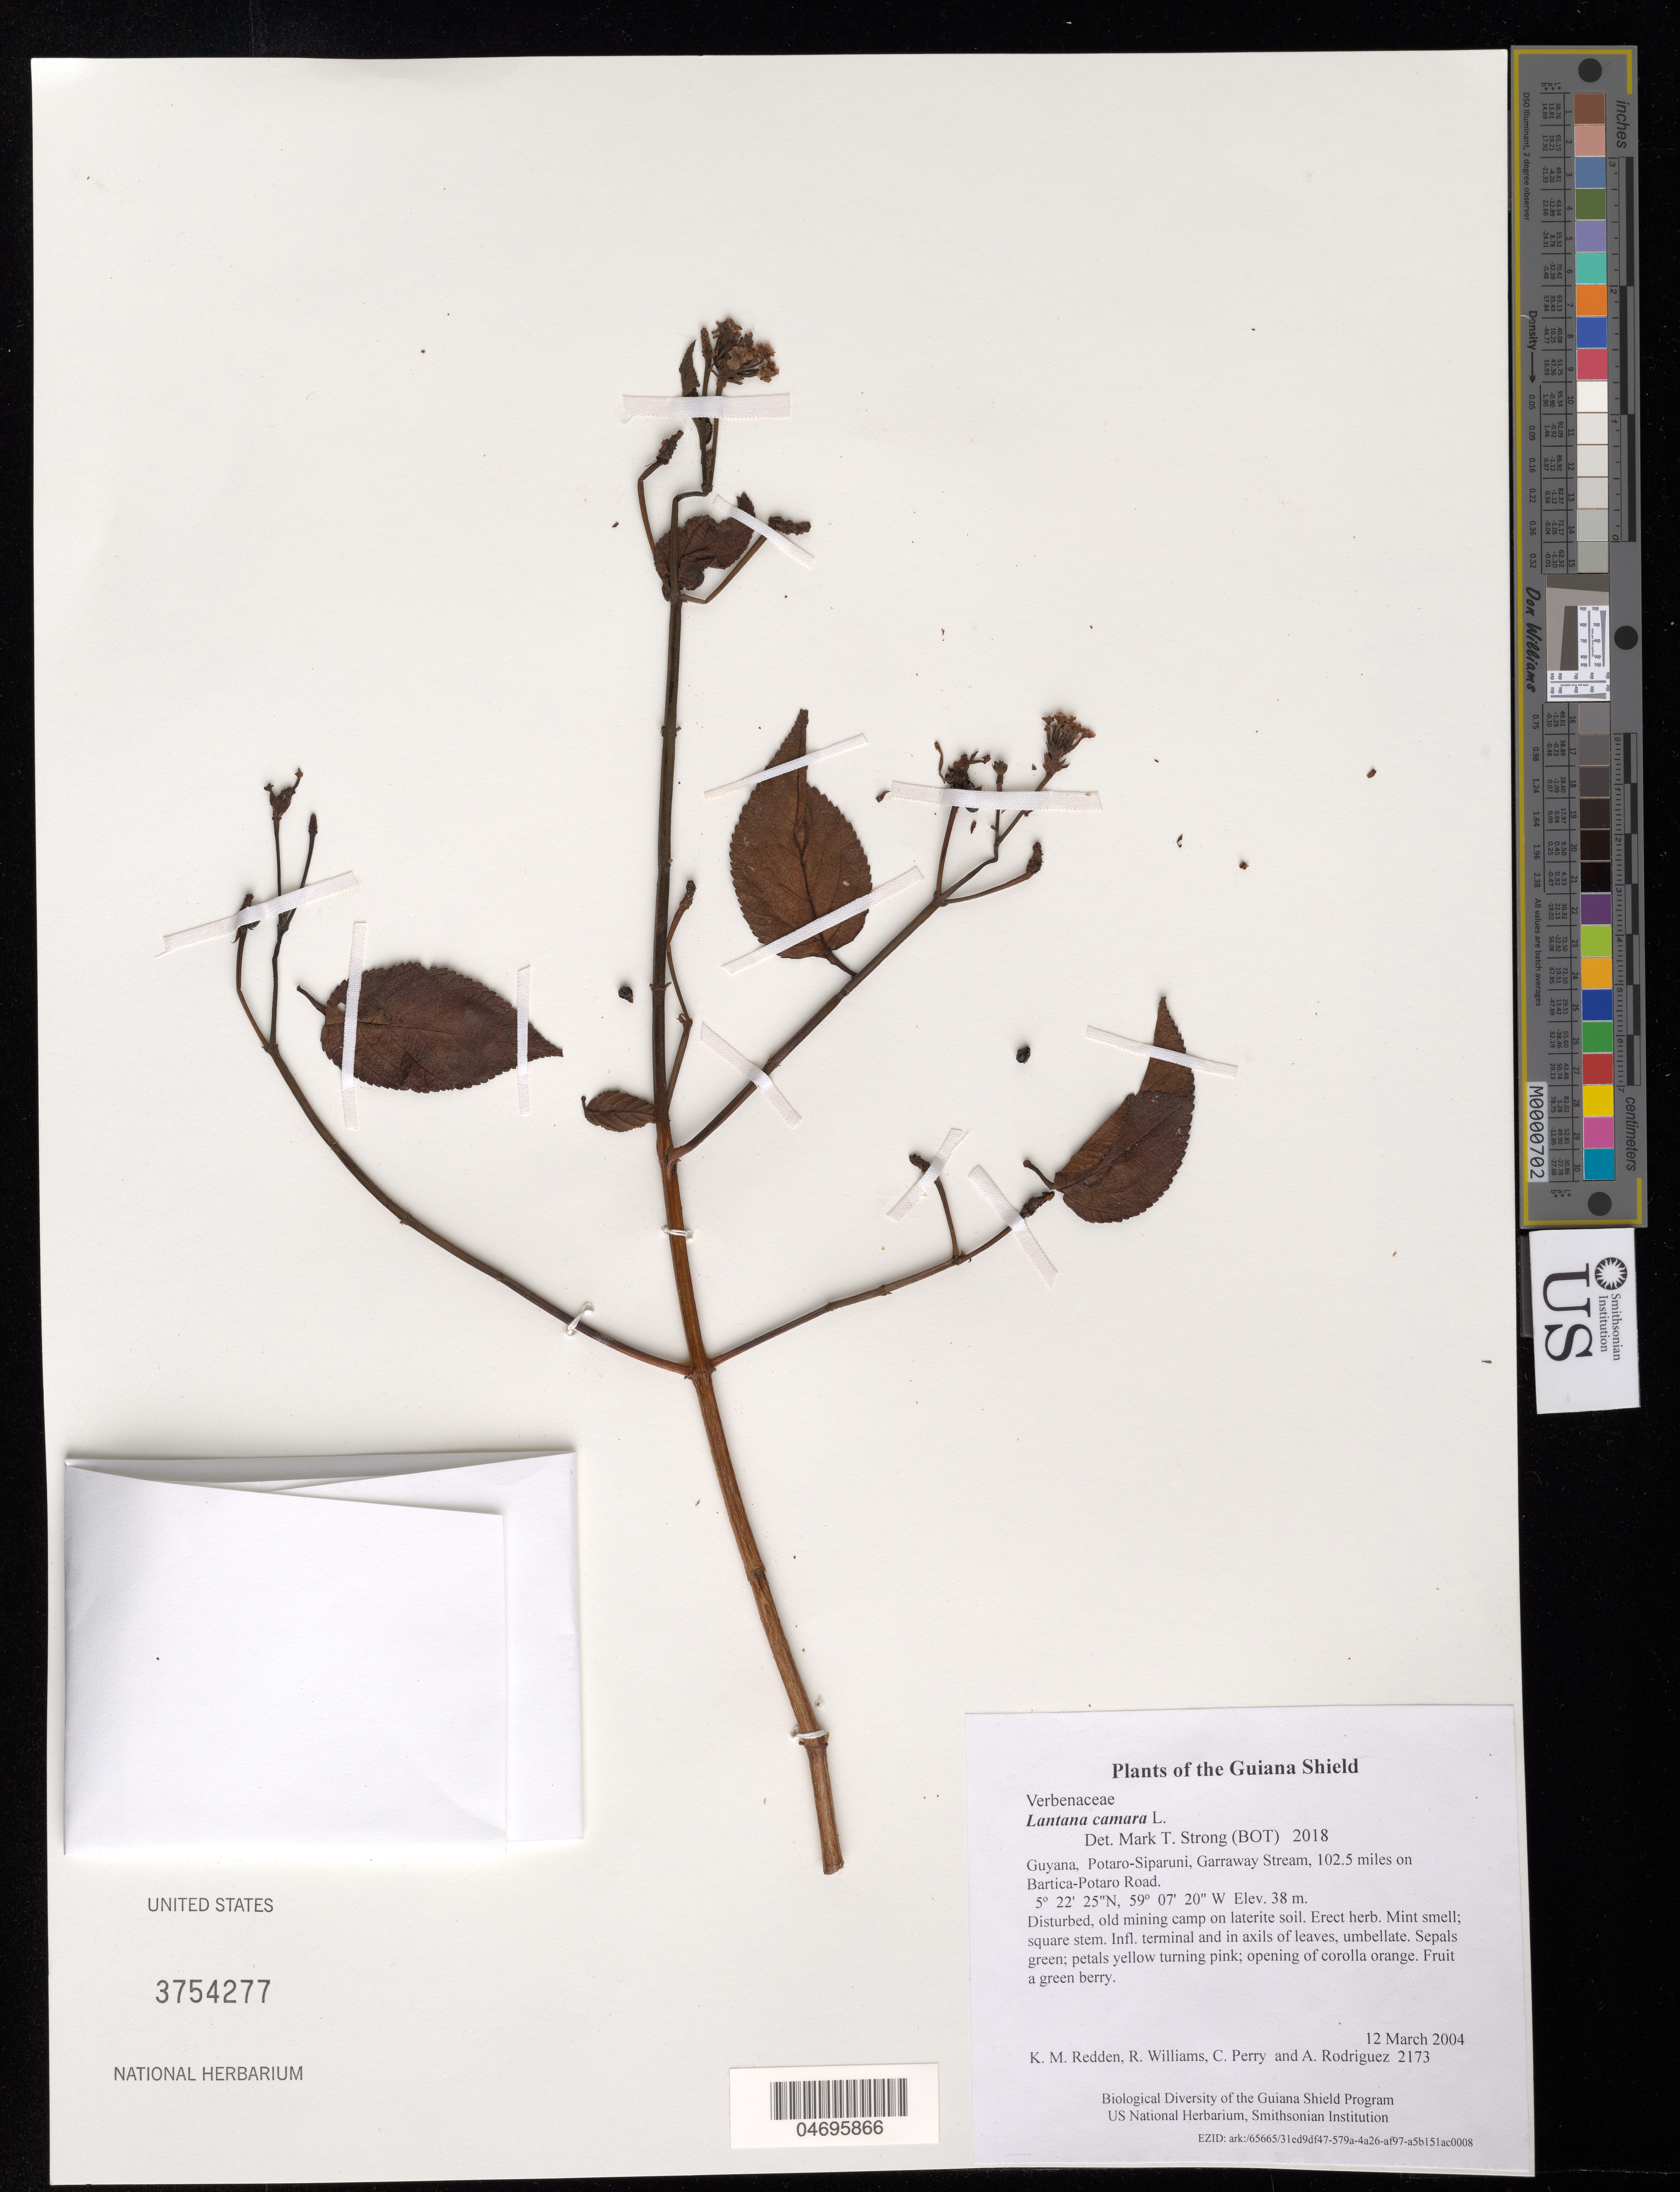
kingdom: Plantae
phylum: Tracheophyta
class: Magnoliopsida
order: Lamiales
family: Verbenaceae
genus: Lantana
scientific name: Lantana camara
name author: L.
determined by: Strong, Mark T., (BOT), Smithsonian Institution - National Museum of Natural History (UNITED STATES)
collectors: K. M. Redden, R. Williams, C. Perry & A. Rodriguez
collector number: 2173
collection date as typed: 12 March 2004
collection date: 2004-03-12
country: Guyana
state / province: Potaro-Siparuni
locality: Garraway Stream, 102.5 miles on Bartica-Potaro Road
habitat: Disturbed, old mining camp on laterite soil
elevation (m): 38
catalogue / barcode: US 3754277